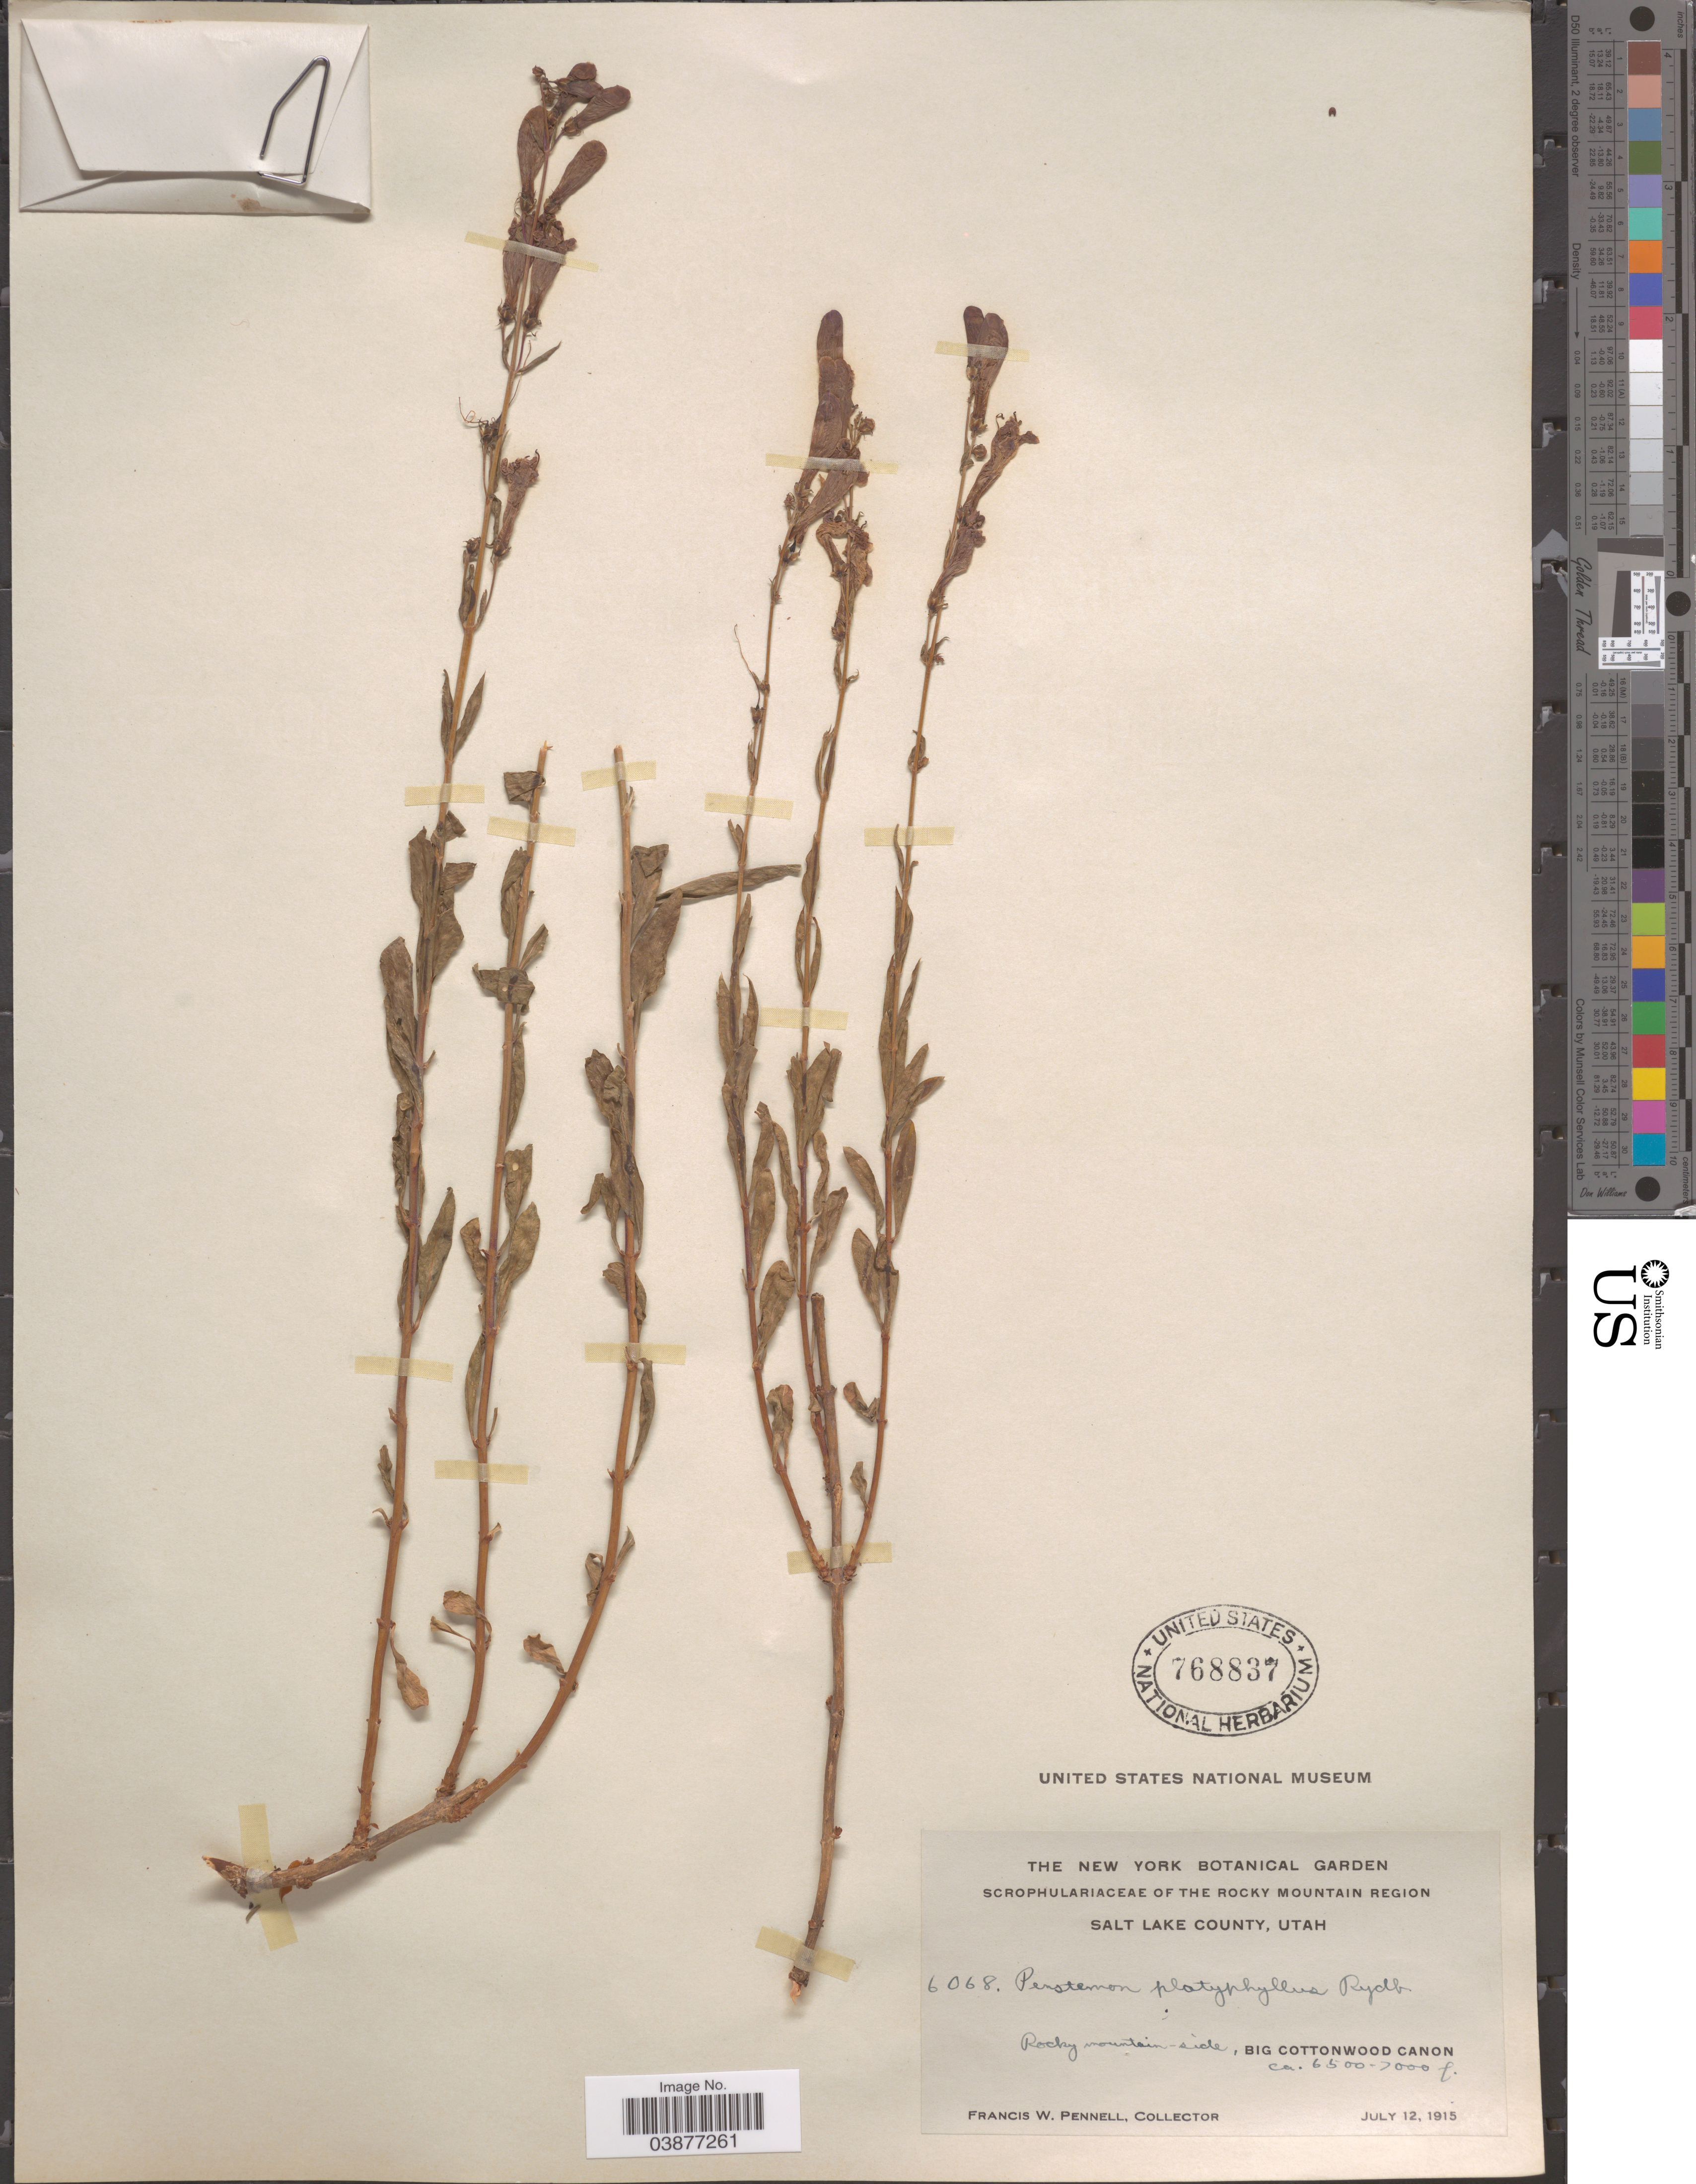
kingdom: Plantae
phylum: Tracheophyta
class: Magnoliopsida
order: Lamiales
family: Plantaginaceae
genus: Penstemon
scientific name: Penstemon platyphyllus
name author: Rydb.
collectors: F. W. Pennell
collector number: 6068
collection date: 1915-07-12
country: United States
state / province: Utah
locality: Rocky Mountain Region. Salt Lake County. Rocky mountain-side, Big Cottonwood Cañon.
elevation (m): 1981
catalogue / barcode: US 768837